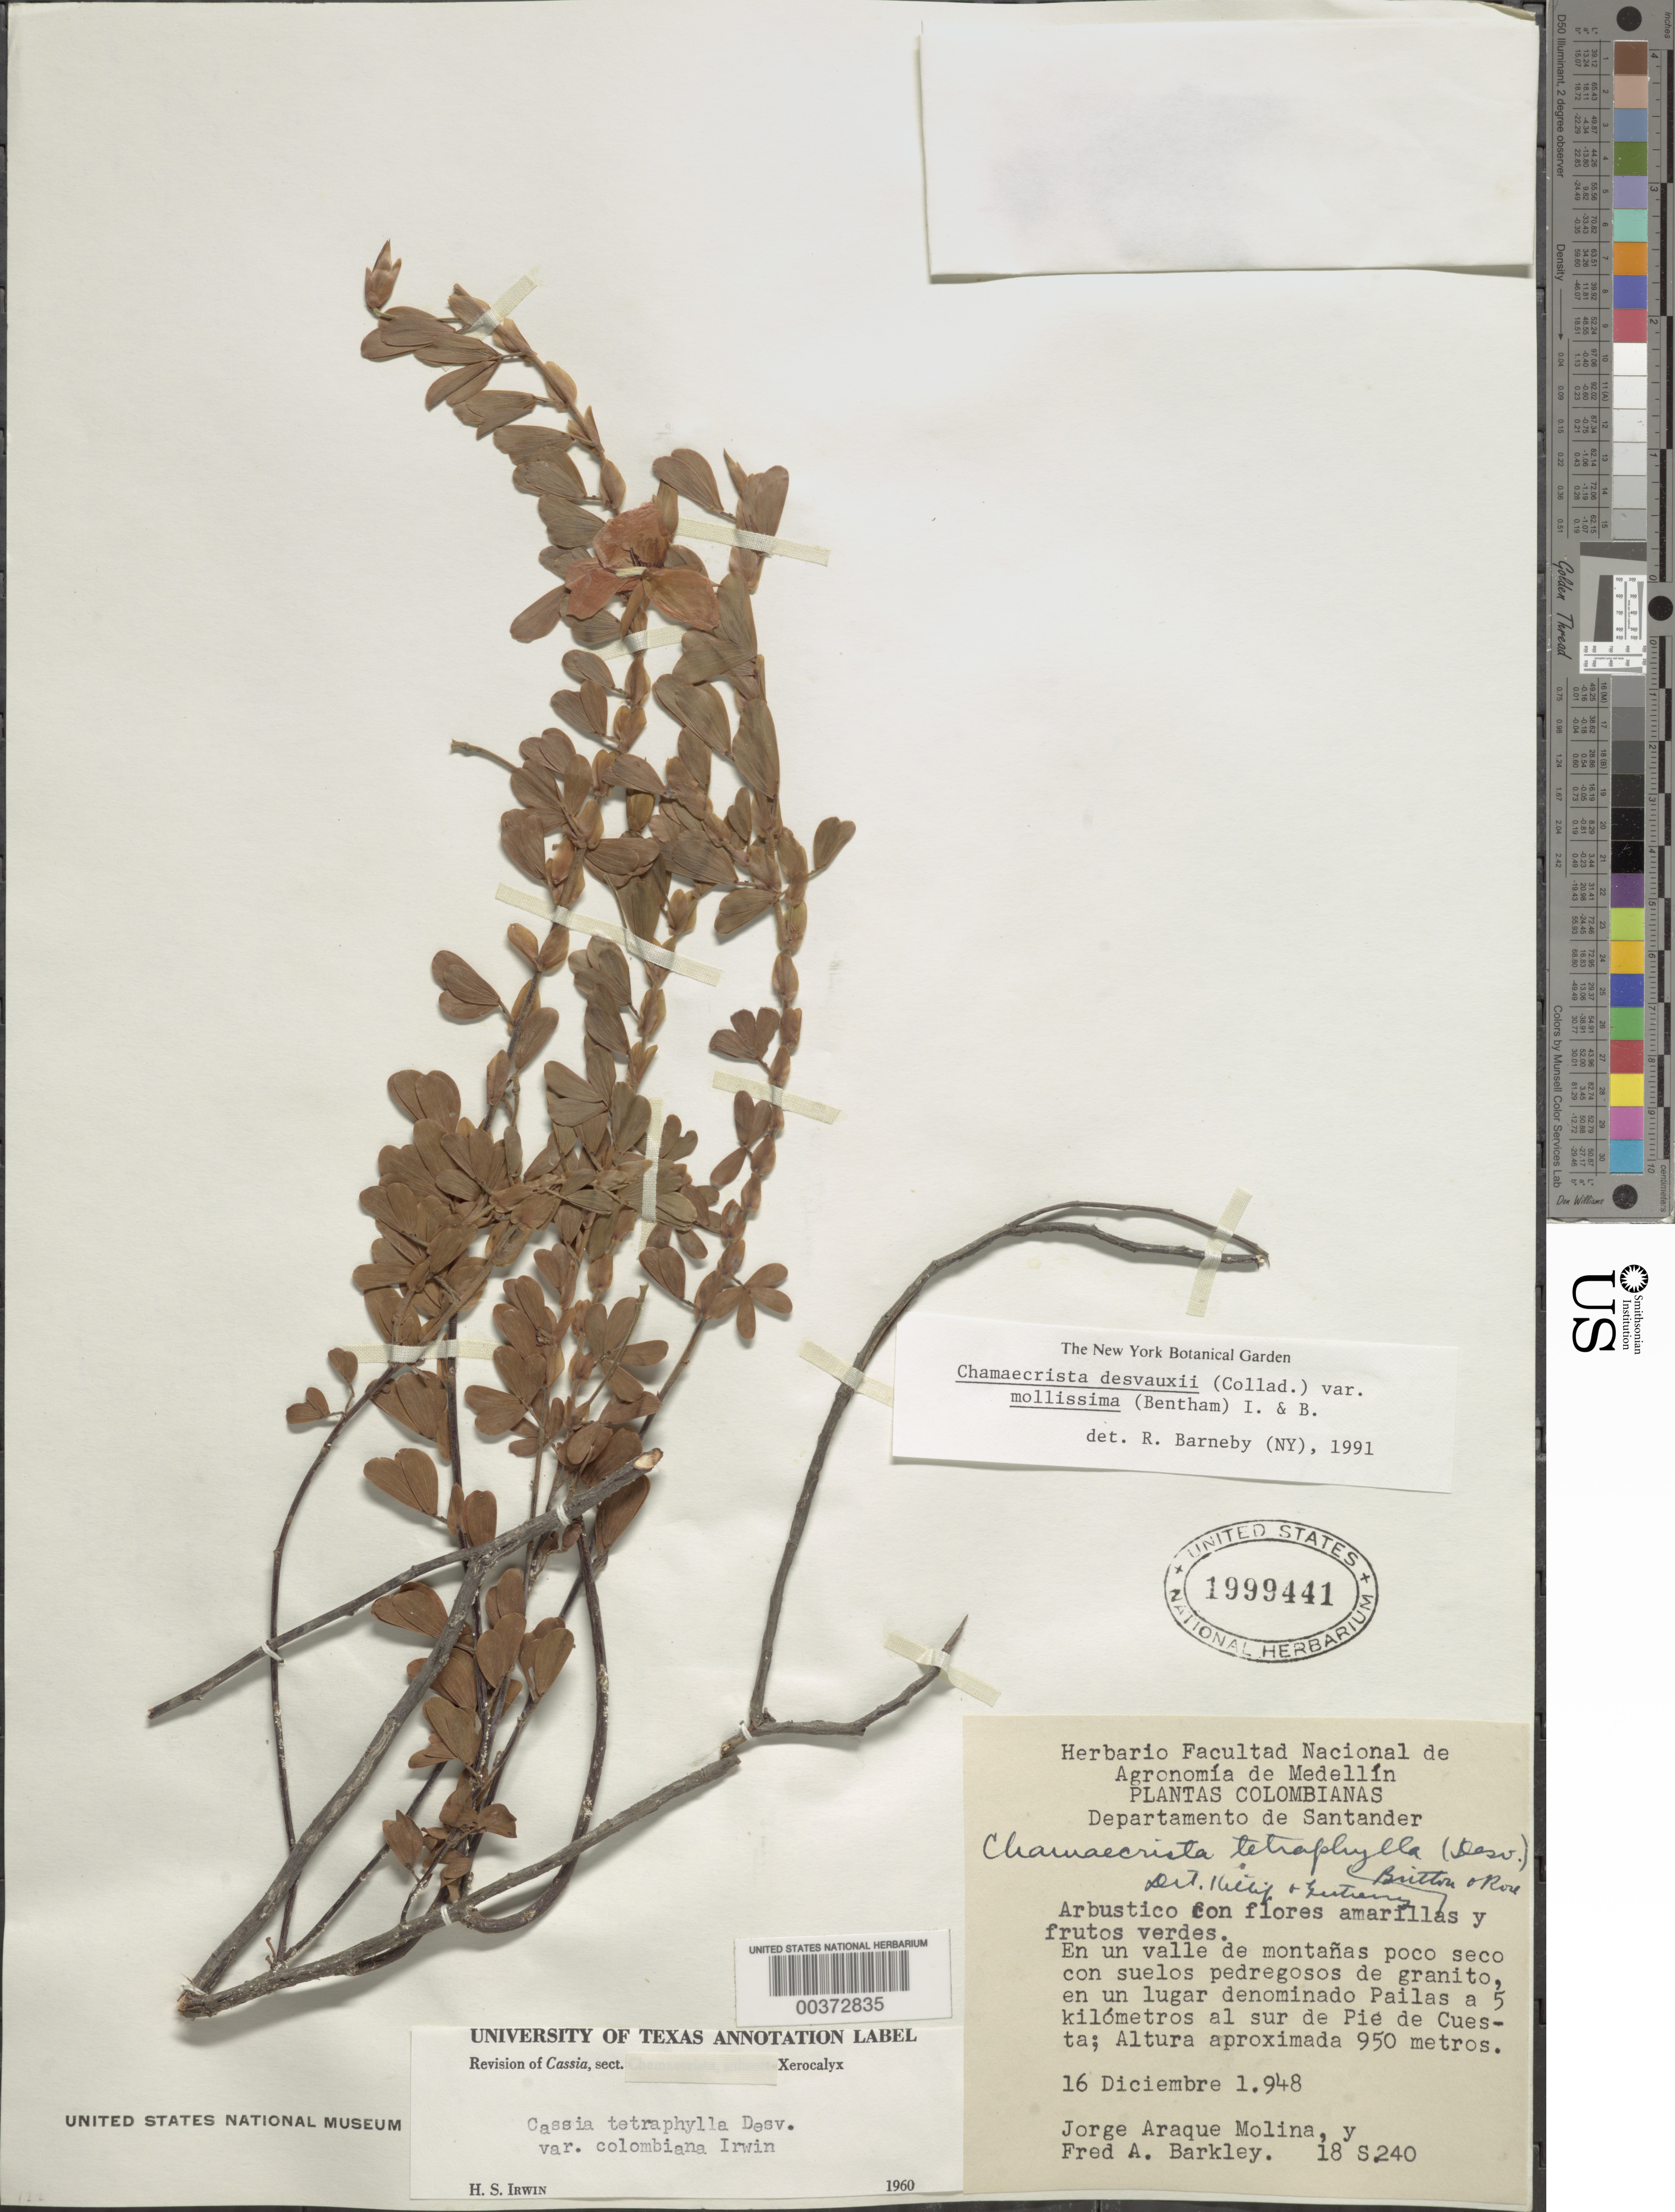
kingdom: Plantae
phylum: Tracheophyta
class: Magnoliopsida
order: Fabales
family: Fabaceae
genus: Chamaecrista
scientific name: Chamaecrista desvauxii var. mollissima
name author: (Benth.) H.S. Irwin & Barneby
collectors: J. Araque Molina & F. A. Barkley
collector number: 18s240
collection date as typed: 16 Dec 1948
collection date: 1948-12-16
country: Colombia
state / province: Santander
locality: En un Valle de Montanas; un Lugar denoMinado pailas a 5 km al sur de pie de cuesta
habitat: Poco seco con suelos pedregosos de granito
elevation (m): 950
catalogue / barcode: US 1999441